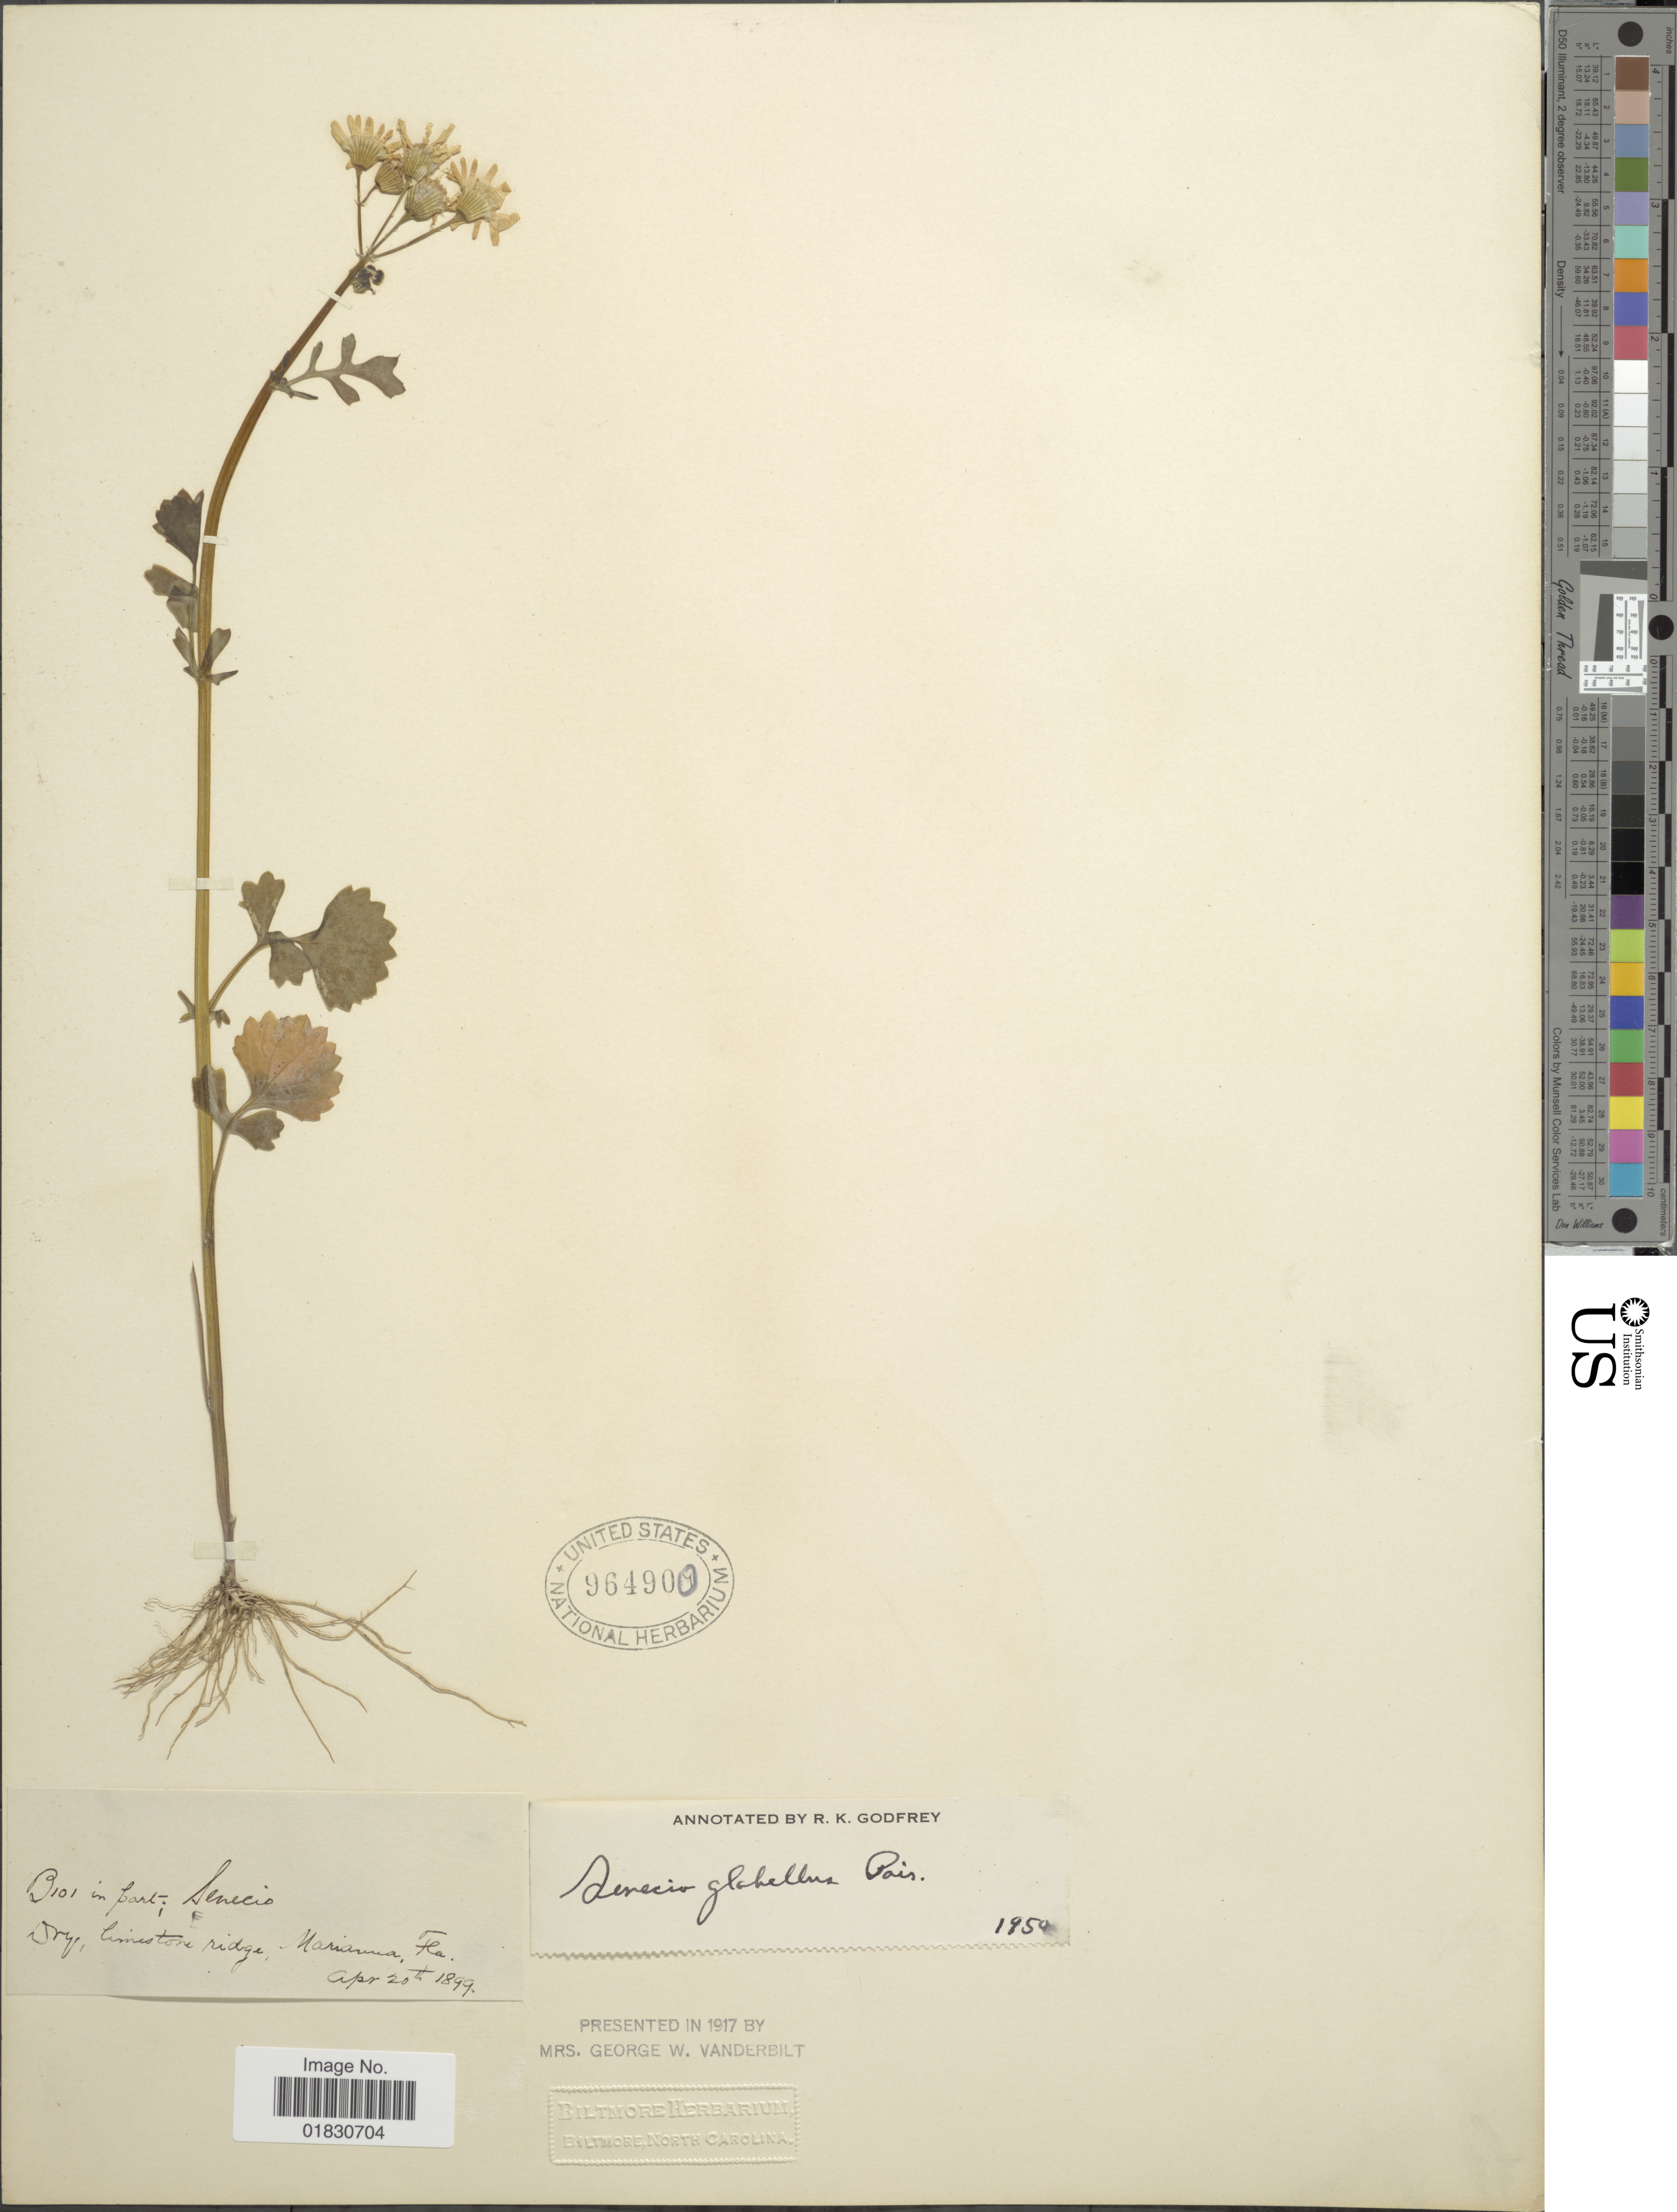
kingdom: Plantae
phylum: Tracheophyta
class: Magnoliopsida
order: Asterales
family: Asteraceae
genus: Packera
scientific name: Packera glabella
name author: (Poir.) C. Jeffrey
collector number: B101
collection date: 1899-04-20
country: United States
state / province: Florida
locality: Limestone Ridge, Marianna, Fla.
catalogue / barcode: US 964900